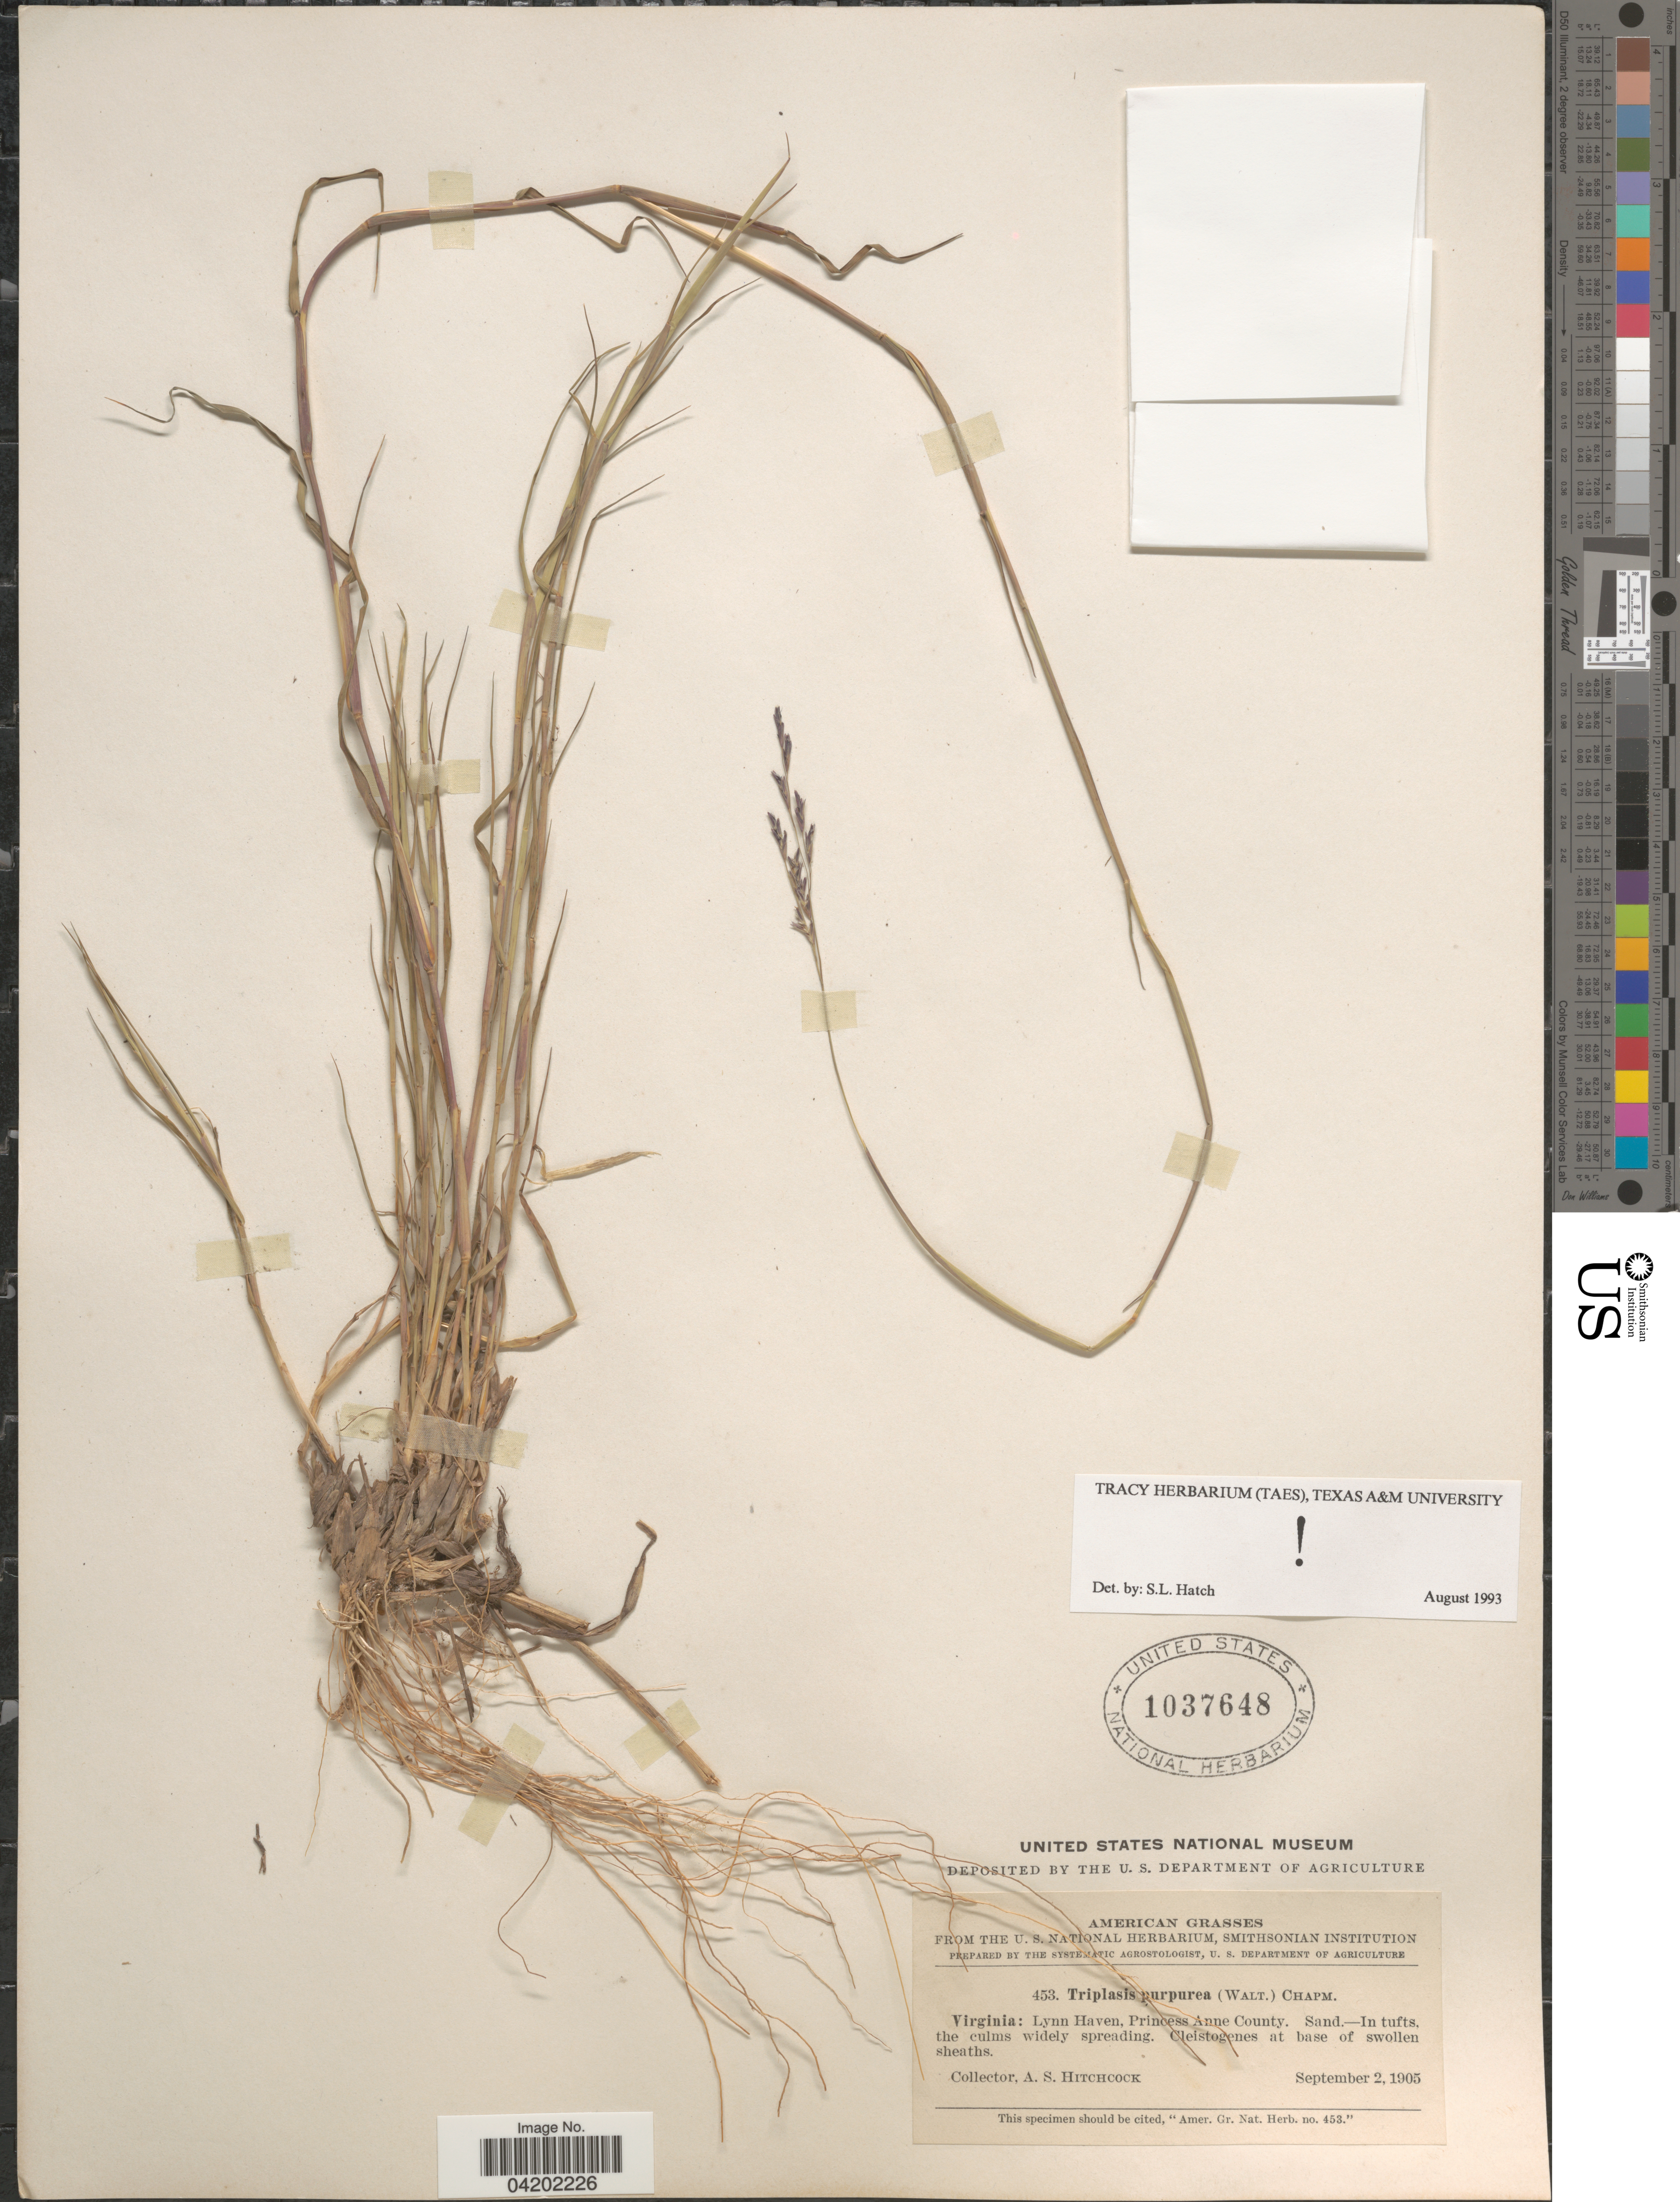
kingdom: Plantae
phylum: Tracheophyta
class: Liliopsida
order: Poales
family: Poaceae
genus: Triplasis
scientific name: Triplasis purpurea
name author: (Walter) Chapm.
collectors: A. S. Hitchcock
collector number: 453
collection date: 1905-09-02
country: United States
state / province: Virginia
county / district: City of Virginia Beach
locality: Lynn Haven, Princess Anne County.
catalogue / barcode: US 1037648